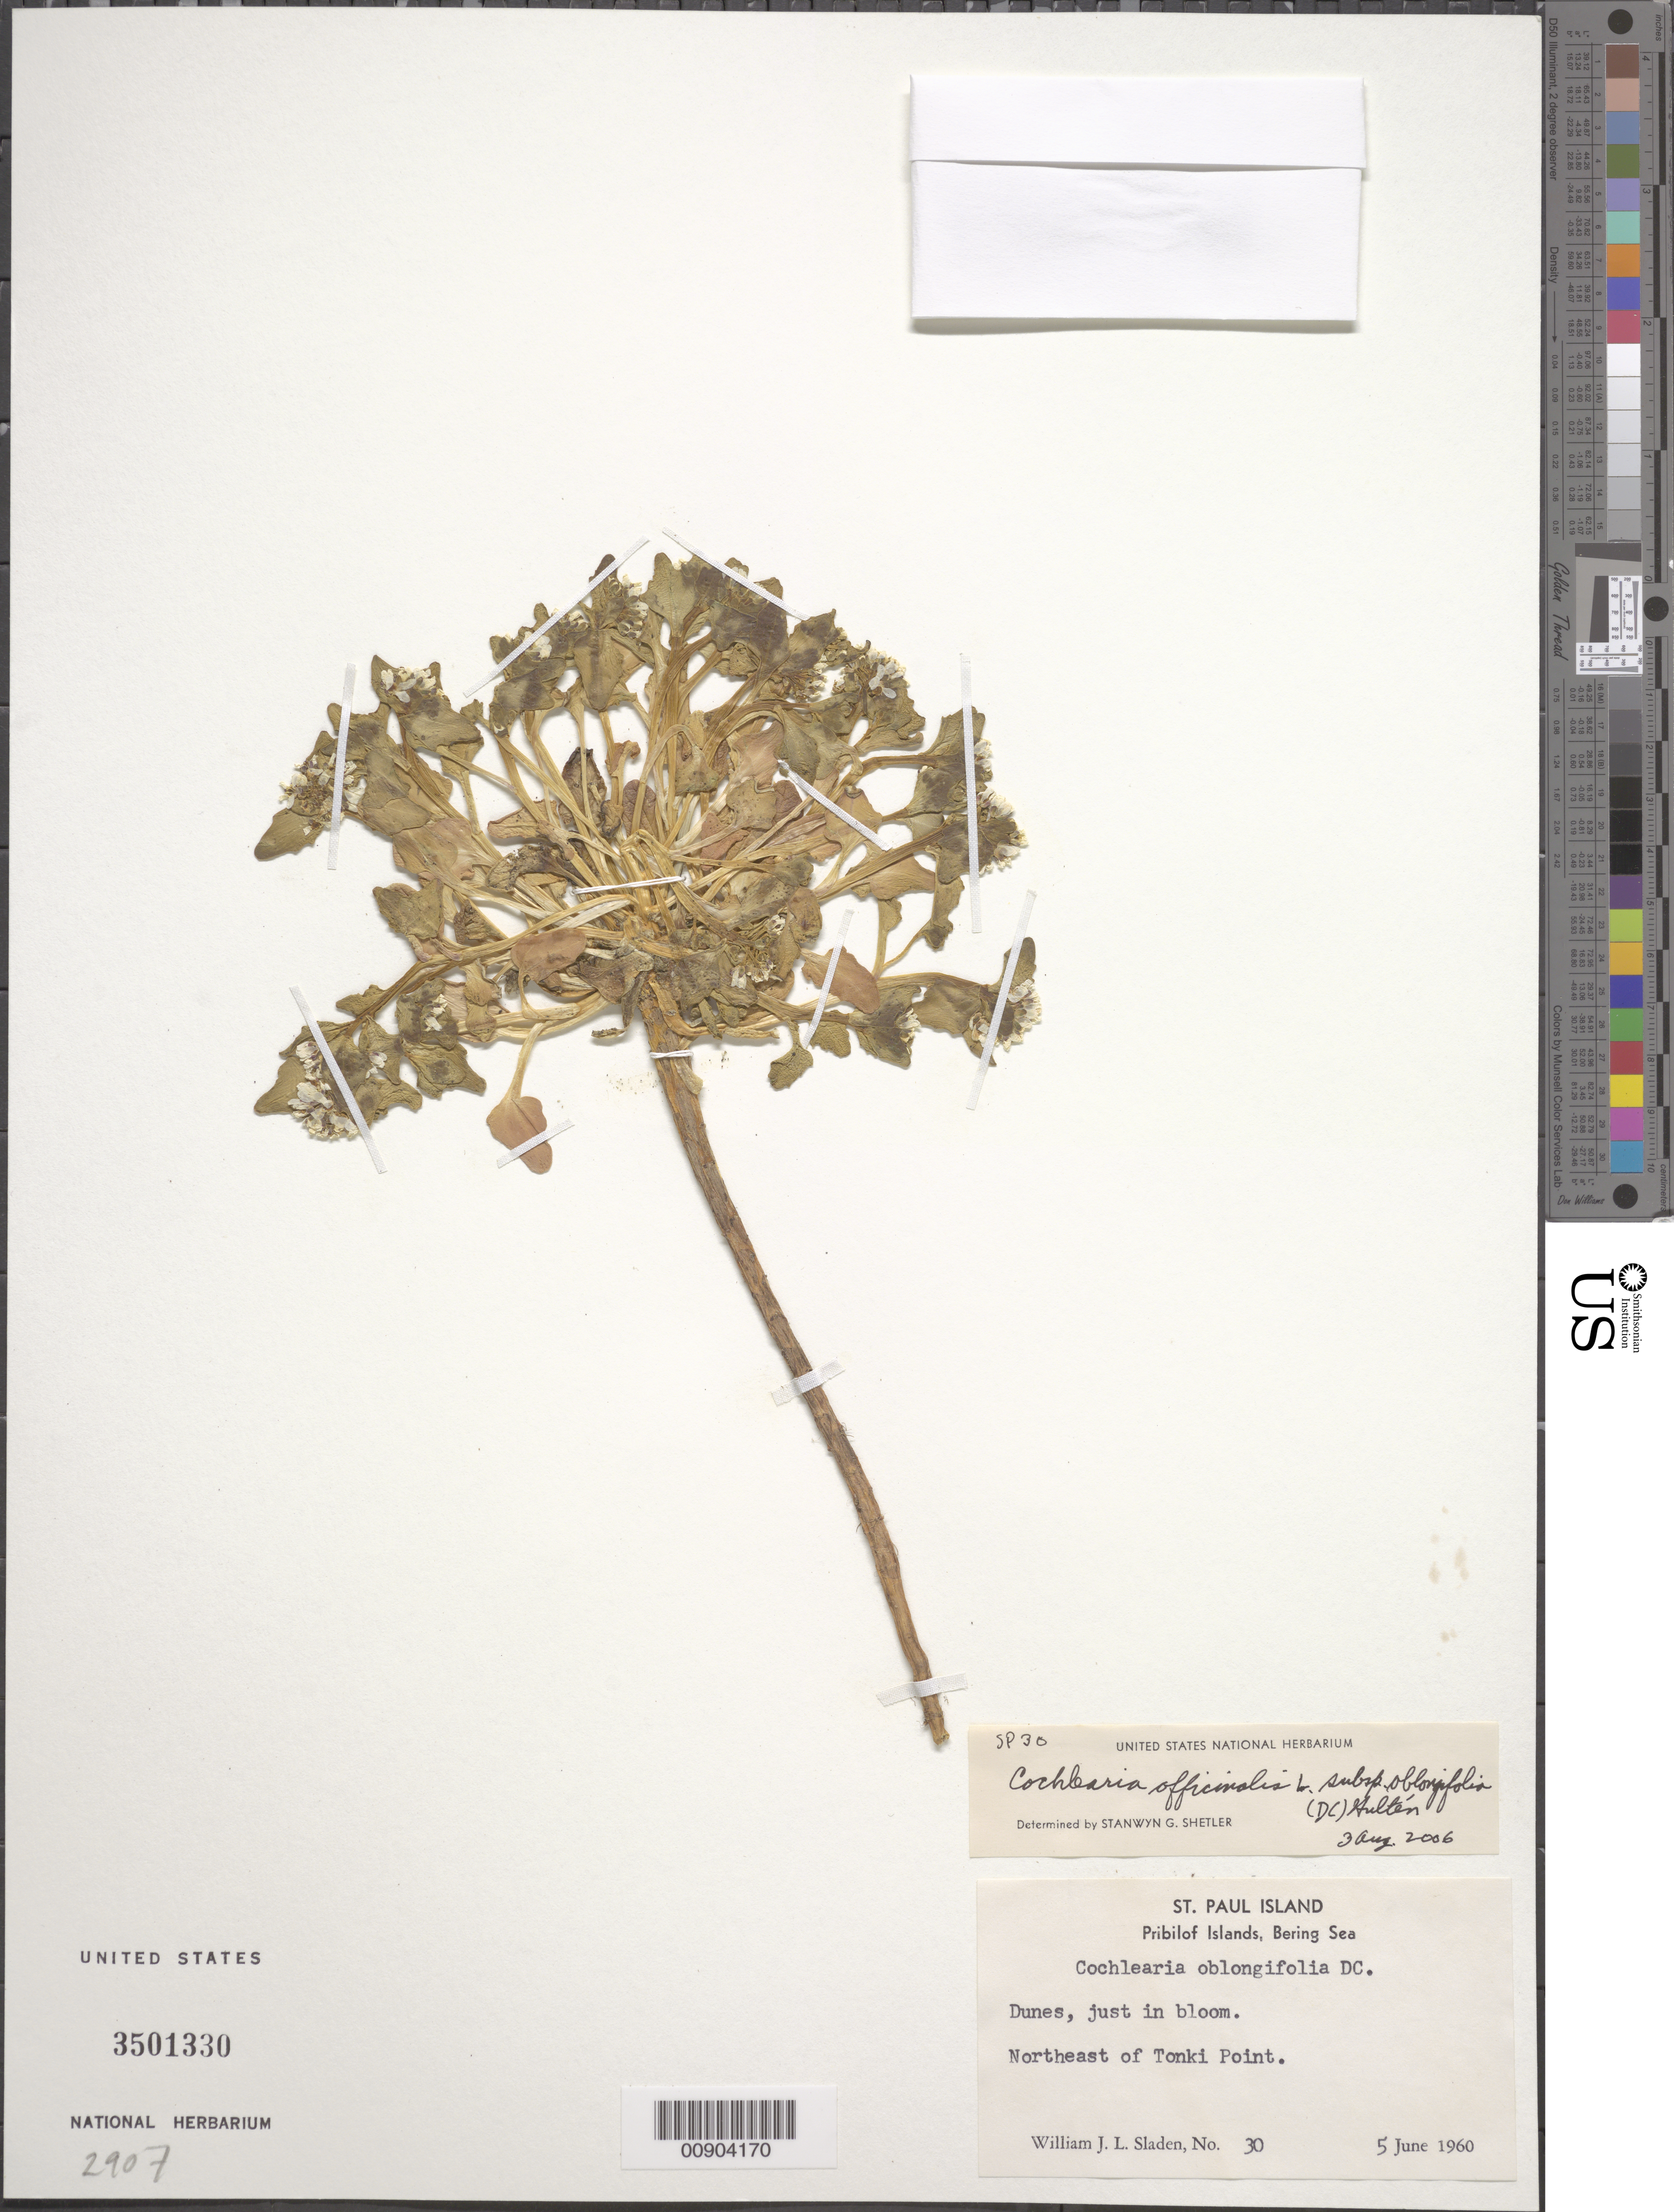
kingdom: Plantae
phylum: Tracheophyta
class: Magnoliopsida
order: Brassicales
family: Brassicaceae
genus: Cochlearia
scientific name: Cochlearia groenlandica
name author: L.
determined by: Shetler, Stanwyn G., (US), NMNH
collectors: W. Sladen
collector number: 30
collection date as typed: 05 Jun 1960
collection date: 1960-06-05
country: United States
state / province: Alaska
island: St. Paul Island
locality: Northeast of Tonki Point., Bering Sea, Pribilof Islands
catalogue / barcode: US 3501330